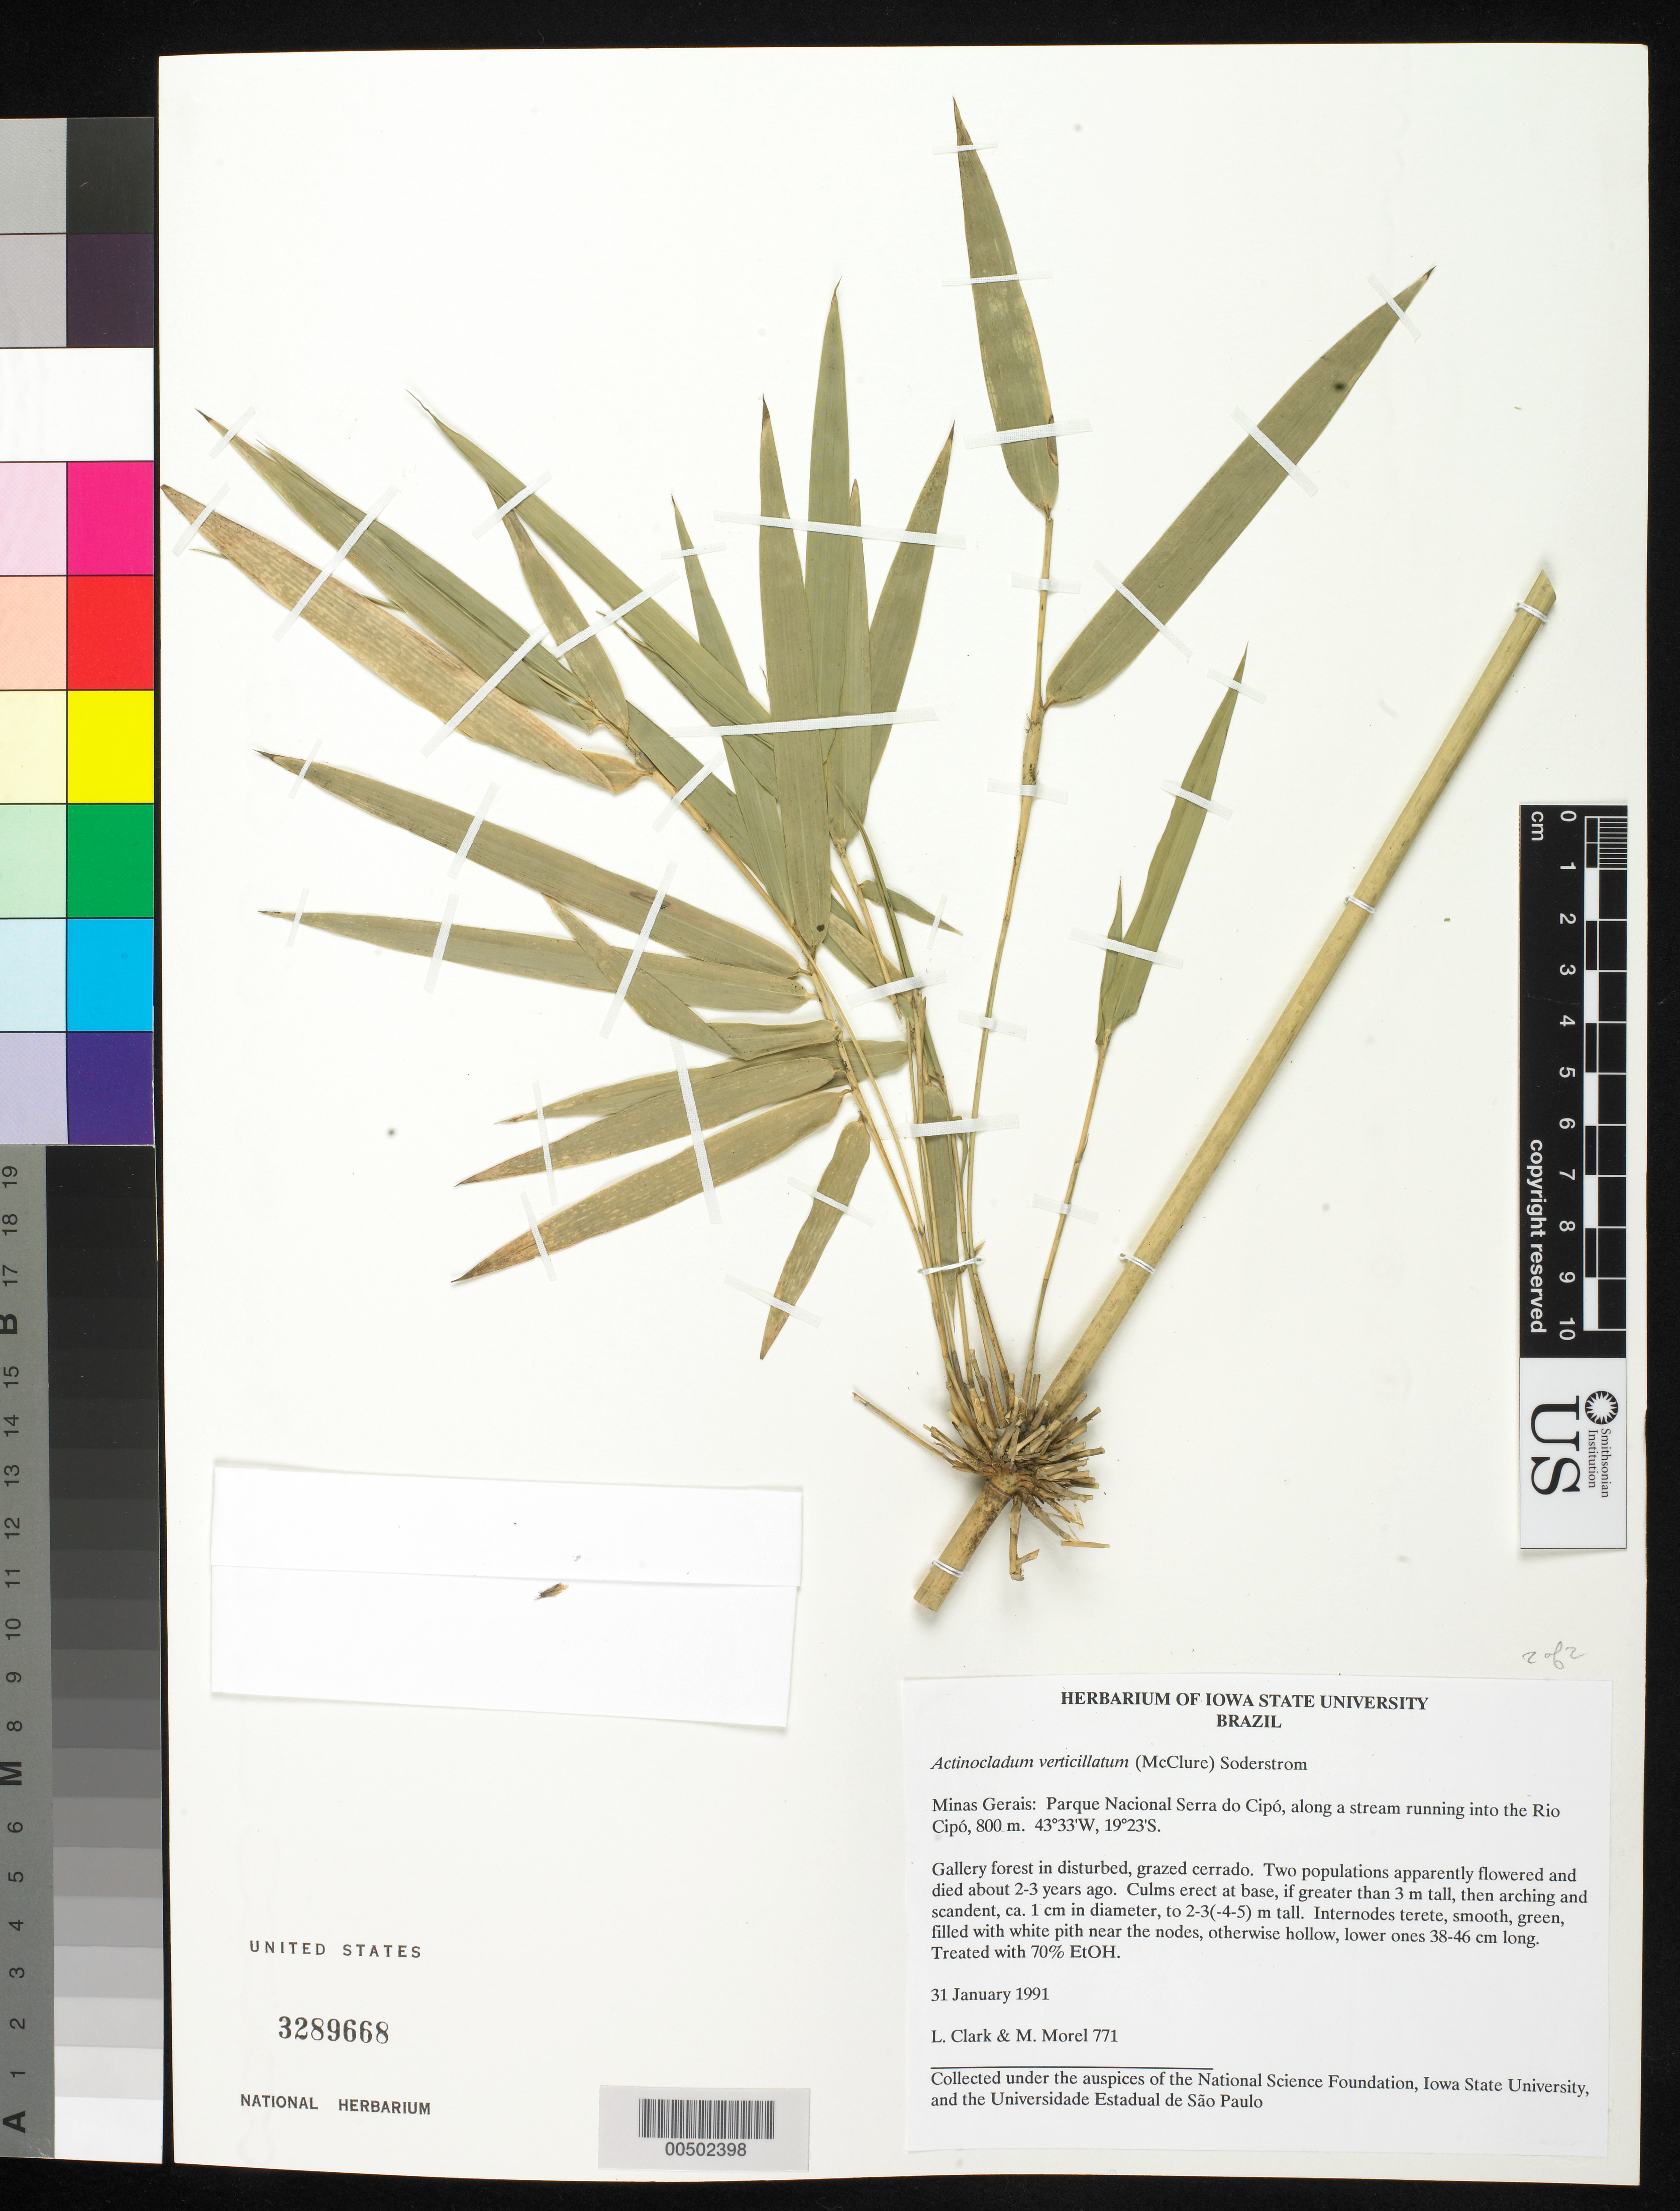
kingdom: Plantae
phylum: Tracheophyta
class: Liliopsida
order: Poales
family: Poaceae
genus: Actinocladum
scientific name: Actinocladum verticillatum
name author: (Nees) McClure ex Soderstr.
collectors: L. G. Clark & M. Morel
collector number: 771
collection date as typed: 31 Jan 1991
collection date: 1991-01-31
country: Brazil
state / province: Minas Gerais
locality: Parque nacional serra do cipo, along a stream running into the rio cipo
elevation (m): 800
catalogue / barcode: US 3289668